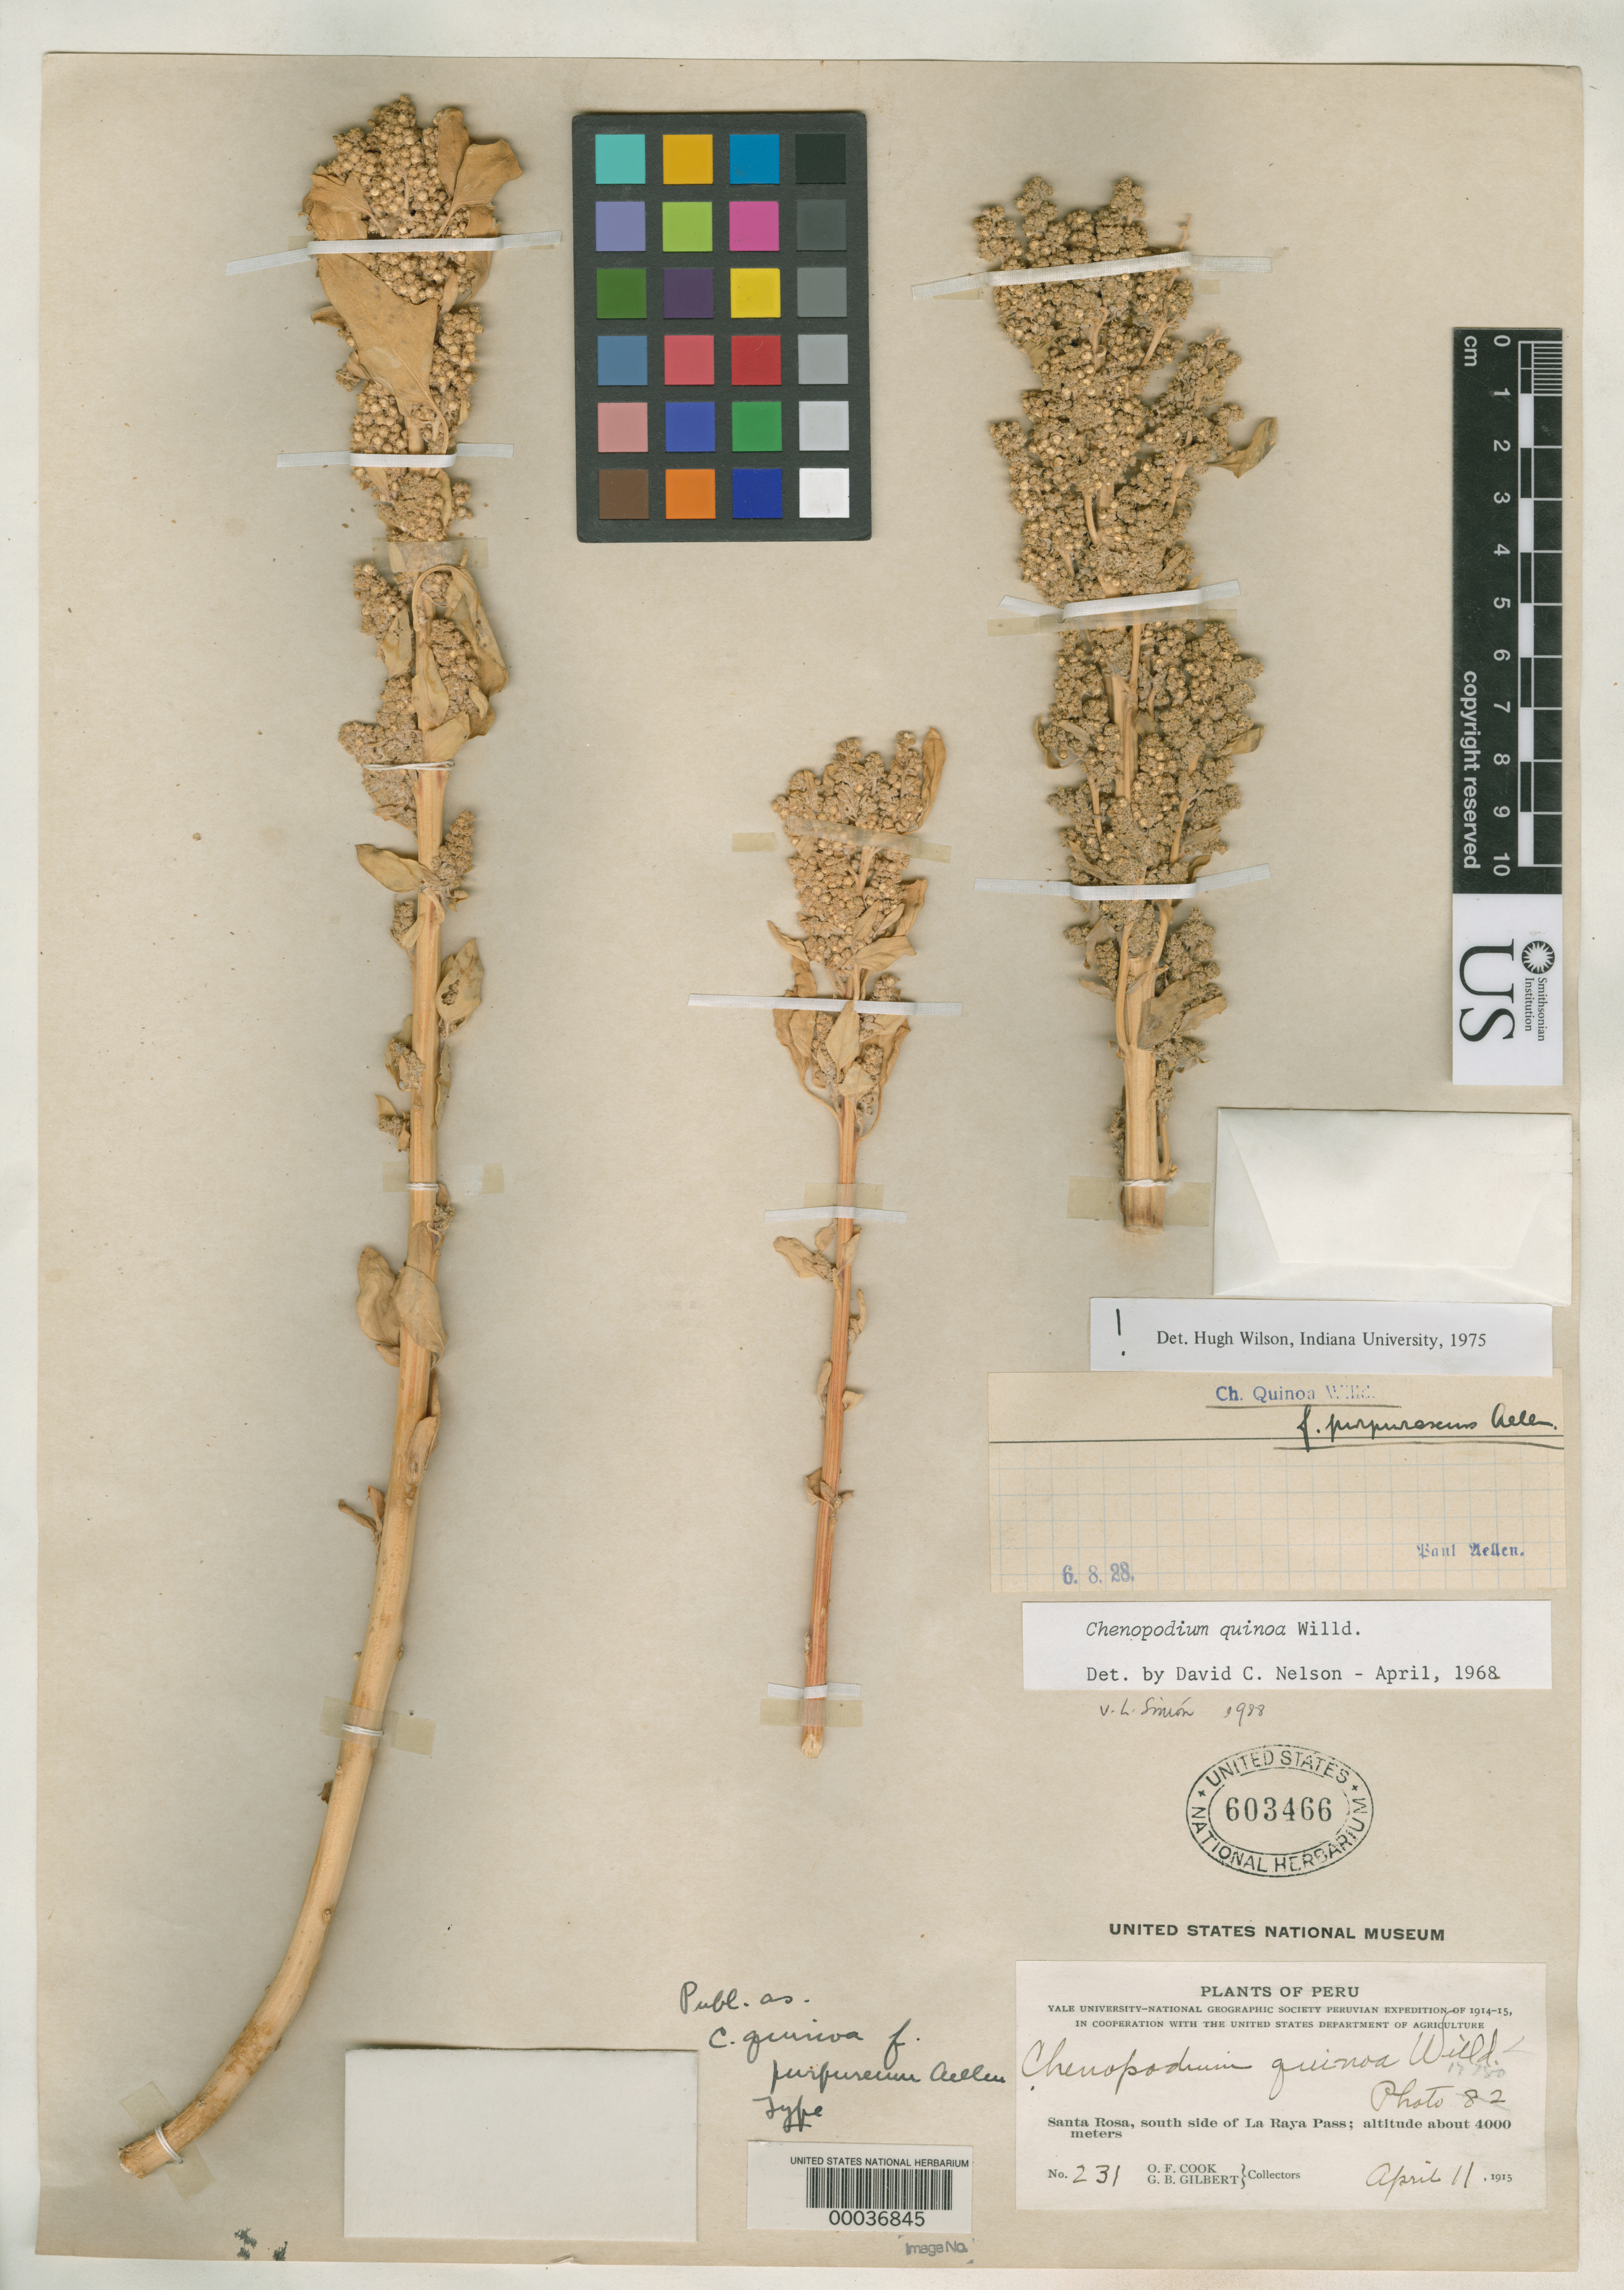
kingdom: Plantae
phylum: Tracheophyta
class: Magnoliopsida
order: Caryophyllales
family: Amaranthaceae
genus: Chenopodium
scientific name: Chenopodium quinoa f. purpureum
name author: Aellen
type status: Syntype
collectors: O. F. Cook & G. B. Gilbert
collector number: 231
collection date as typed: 11 Apr 1915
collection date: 1915-04-11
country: Peru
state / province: Cusco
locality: Santa Rosa south side of La Raya Pass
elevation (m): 4000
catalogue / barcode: US 603466